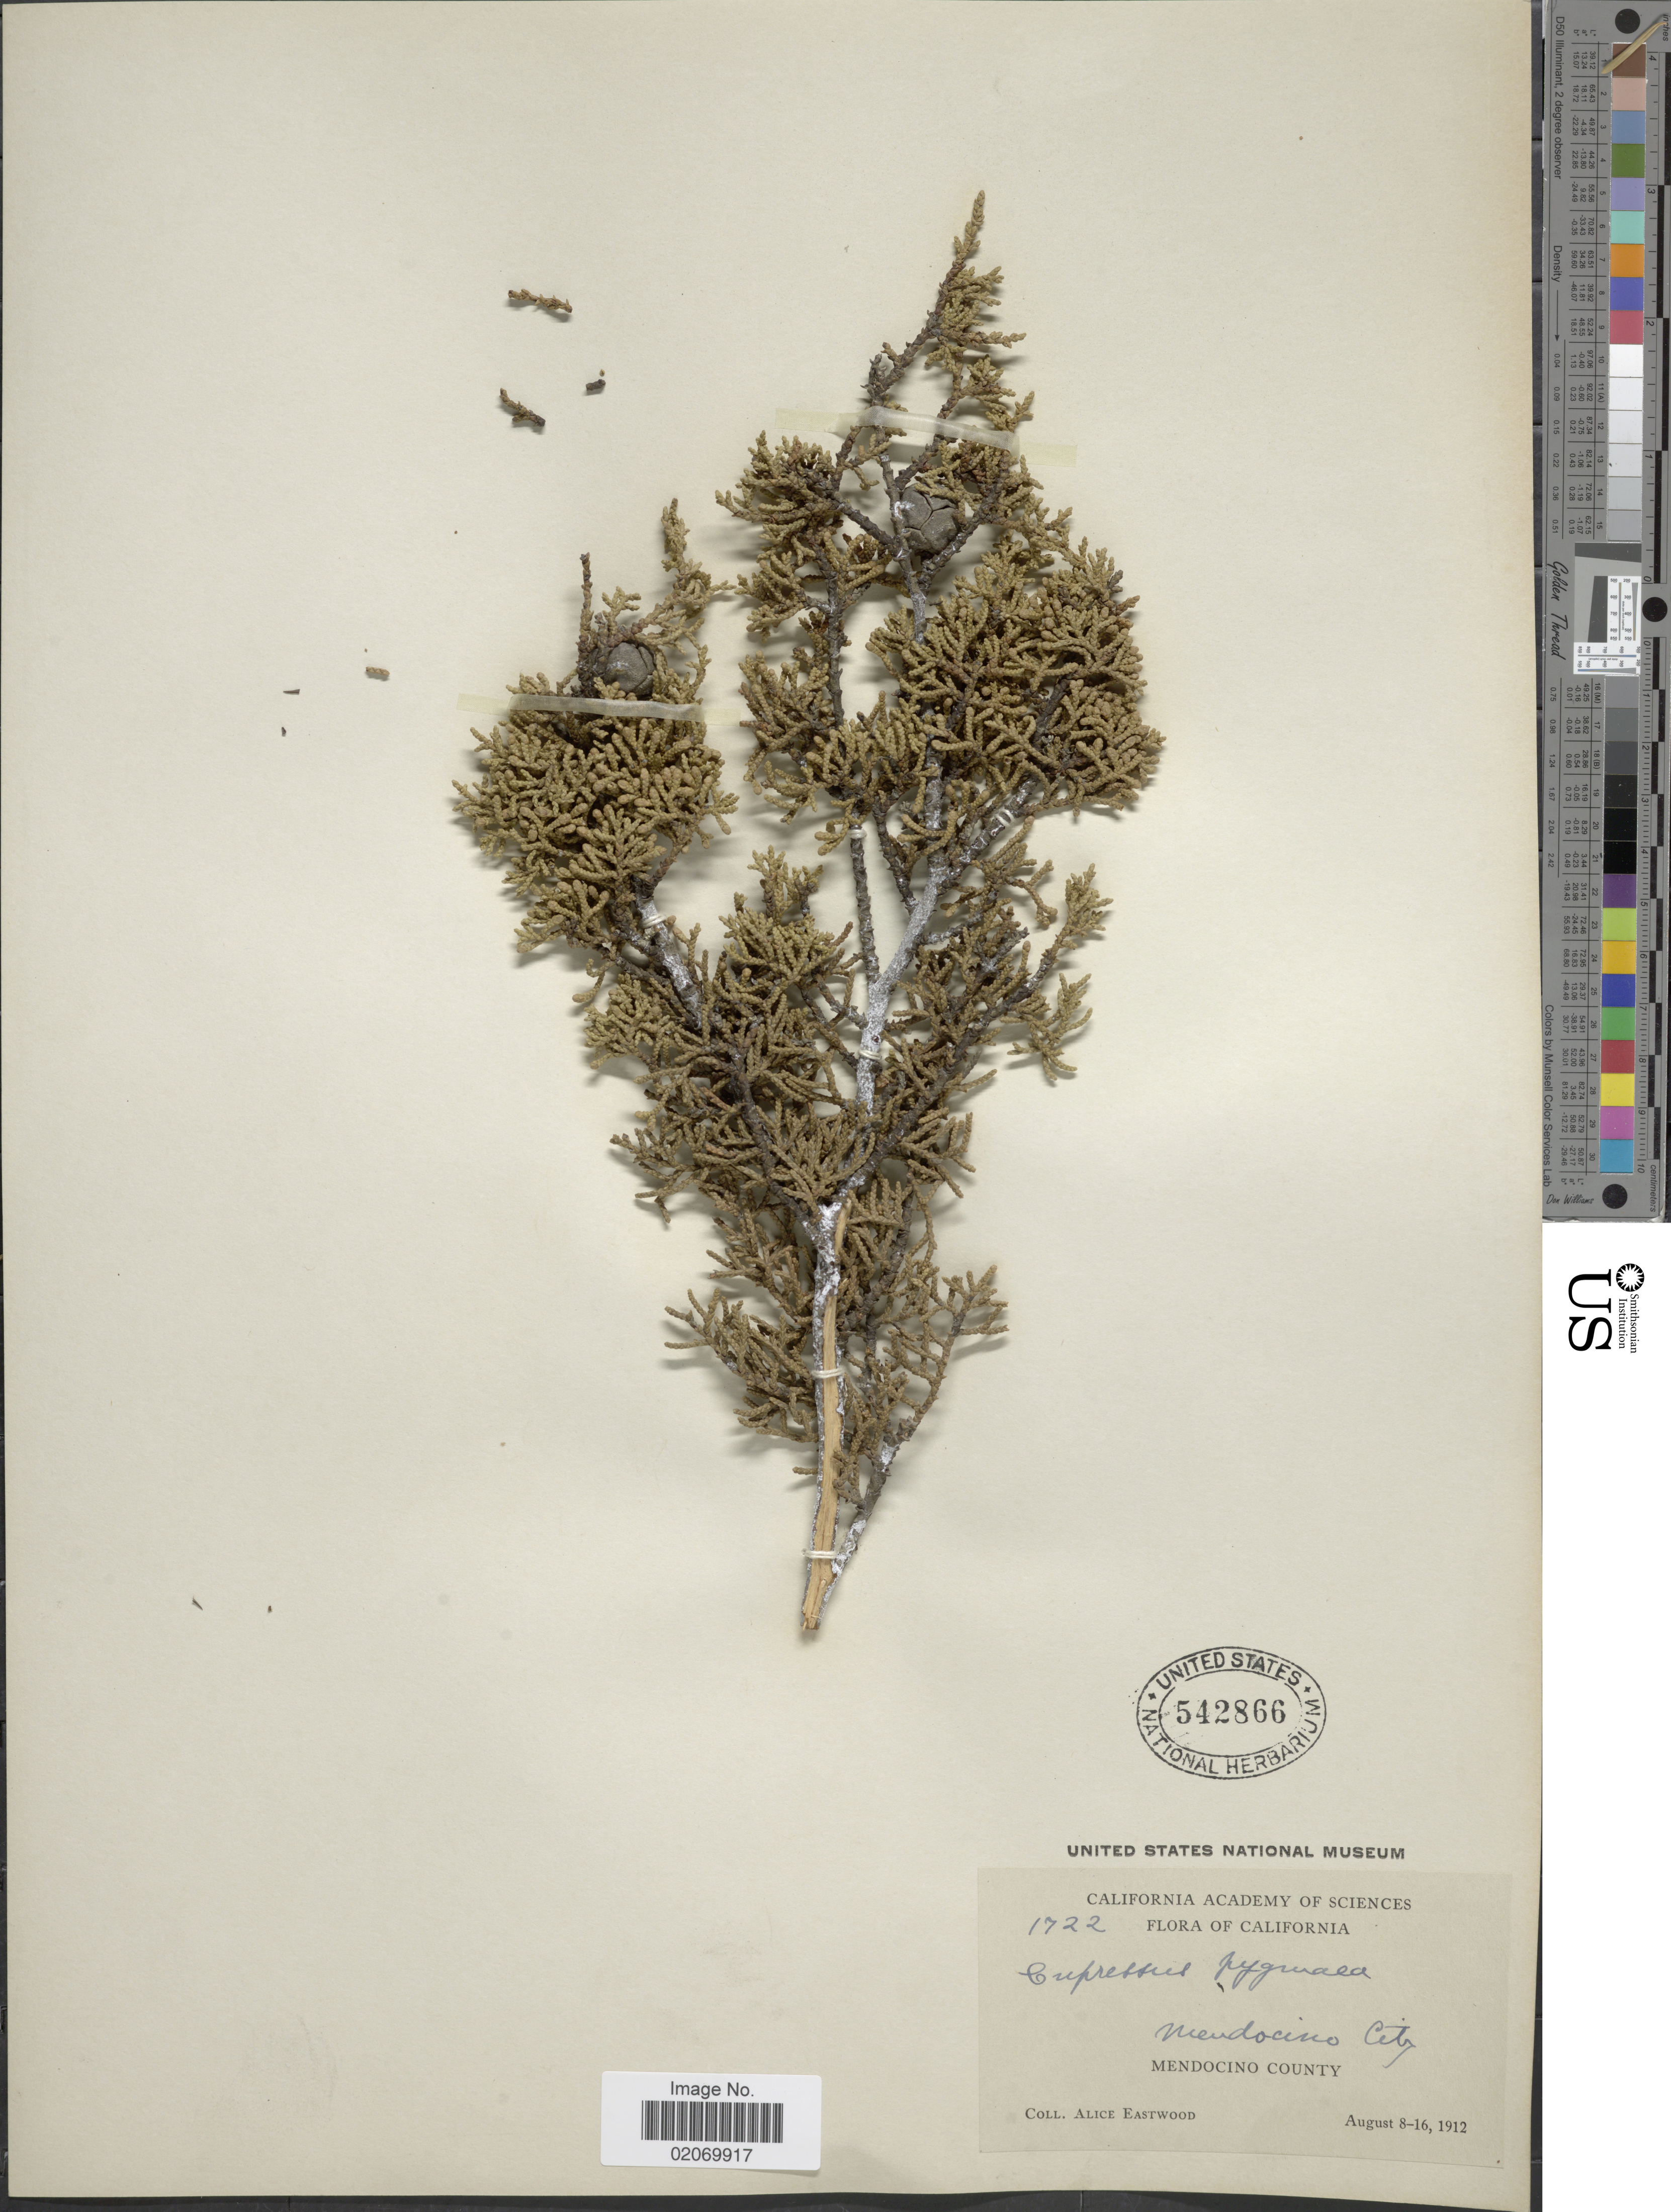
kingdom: Plantae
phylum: Tracheophyta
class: Pinopsida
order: Pinales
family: Cupressaceae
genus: Hesperocyparis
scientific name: Hesperocyparis pygmaea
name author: (Lemmon) Bartel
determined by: (US) Smithsonian Institution - National Museum of Natural History - Department of Botany (UNITED STATES)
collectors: A. Eastwood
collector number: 1722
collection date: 1912-08-08/1912-08-16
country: United States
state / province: California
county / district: Mendocino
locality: Mendocino City, Mendocino County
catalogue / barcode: US 542866